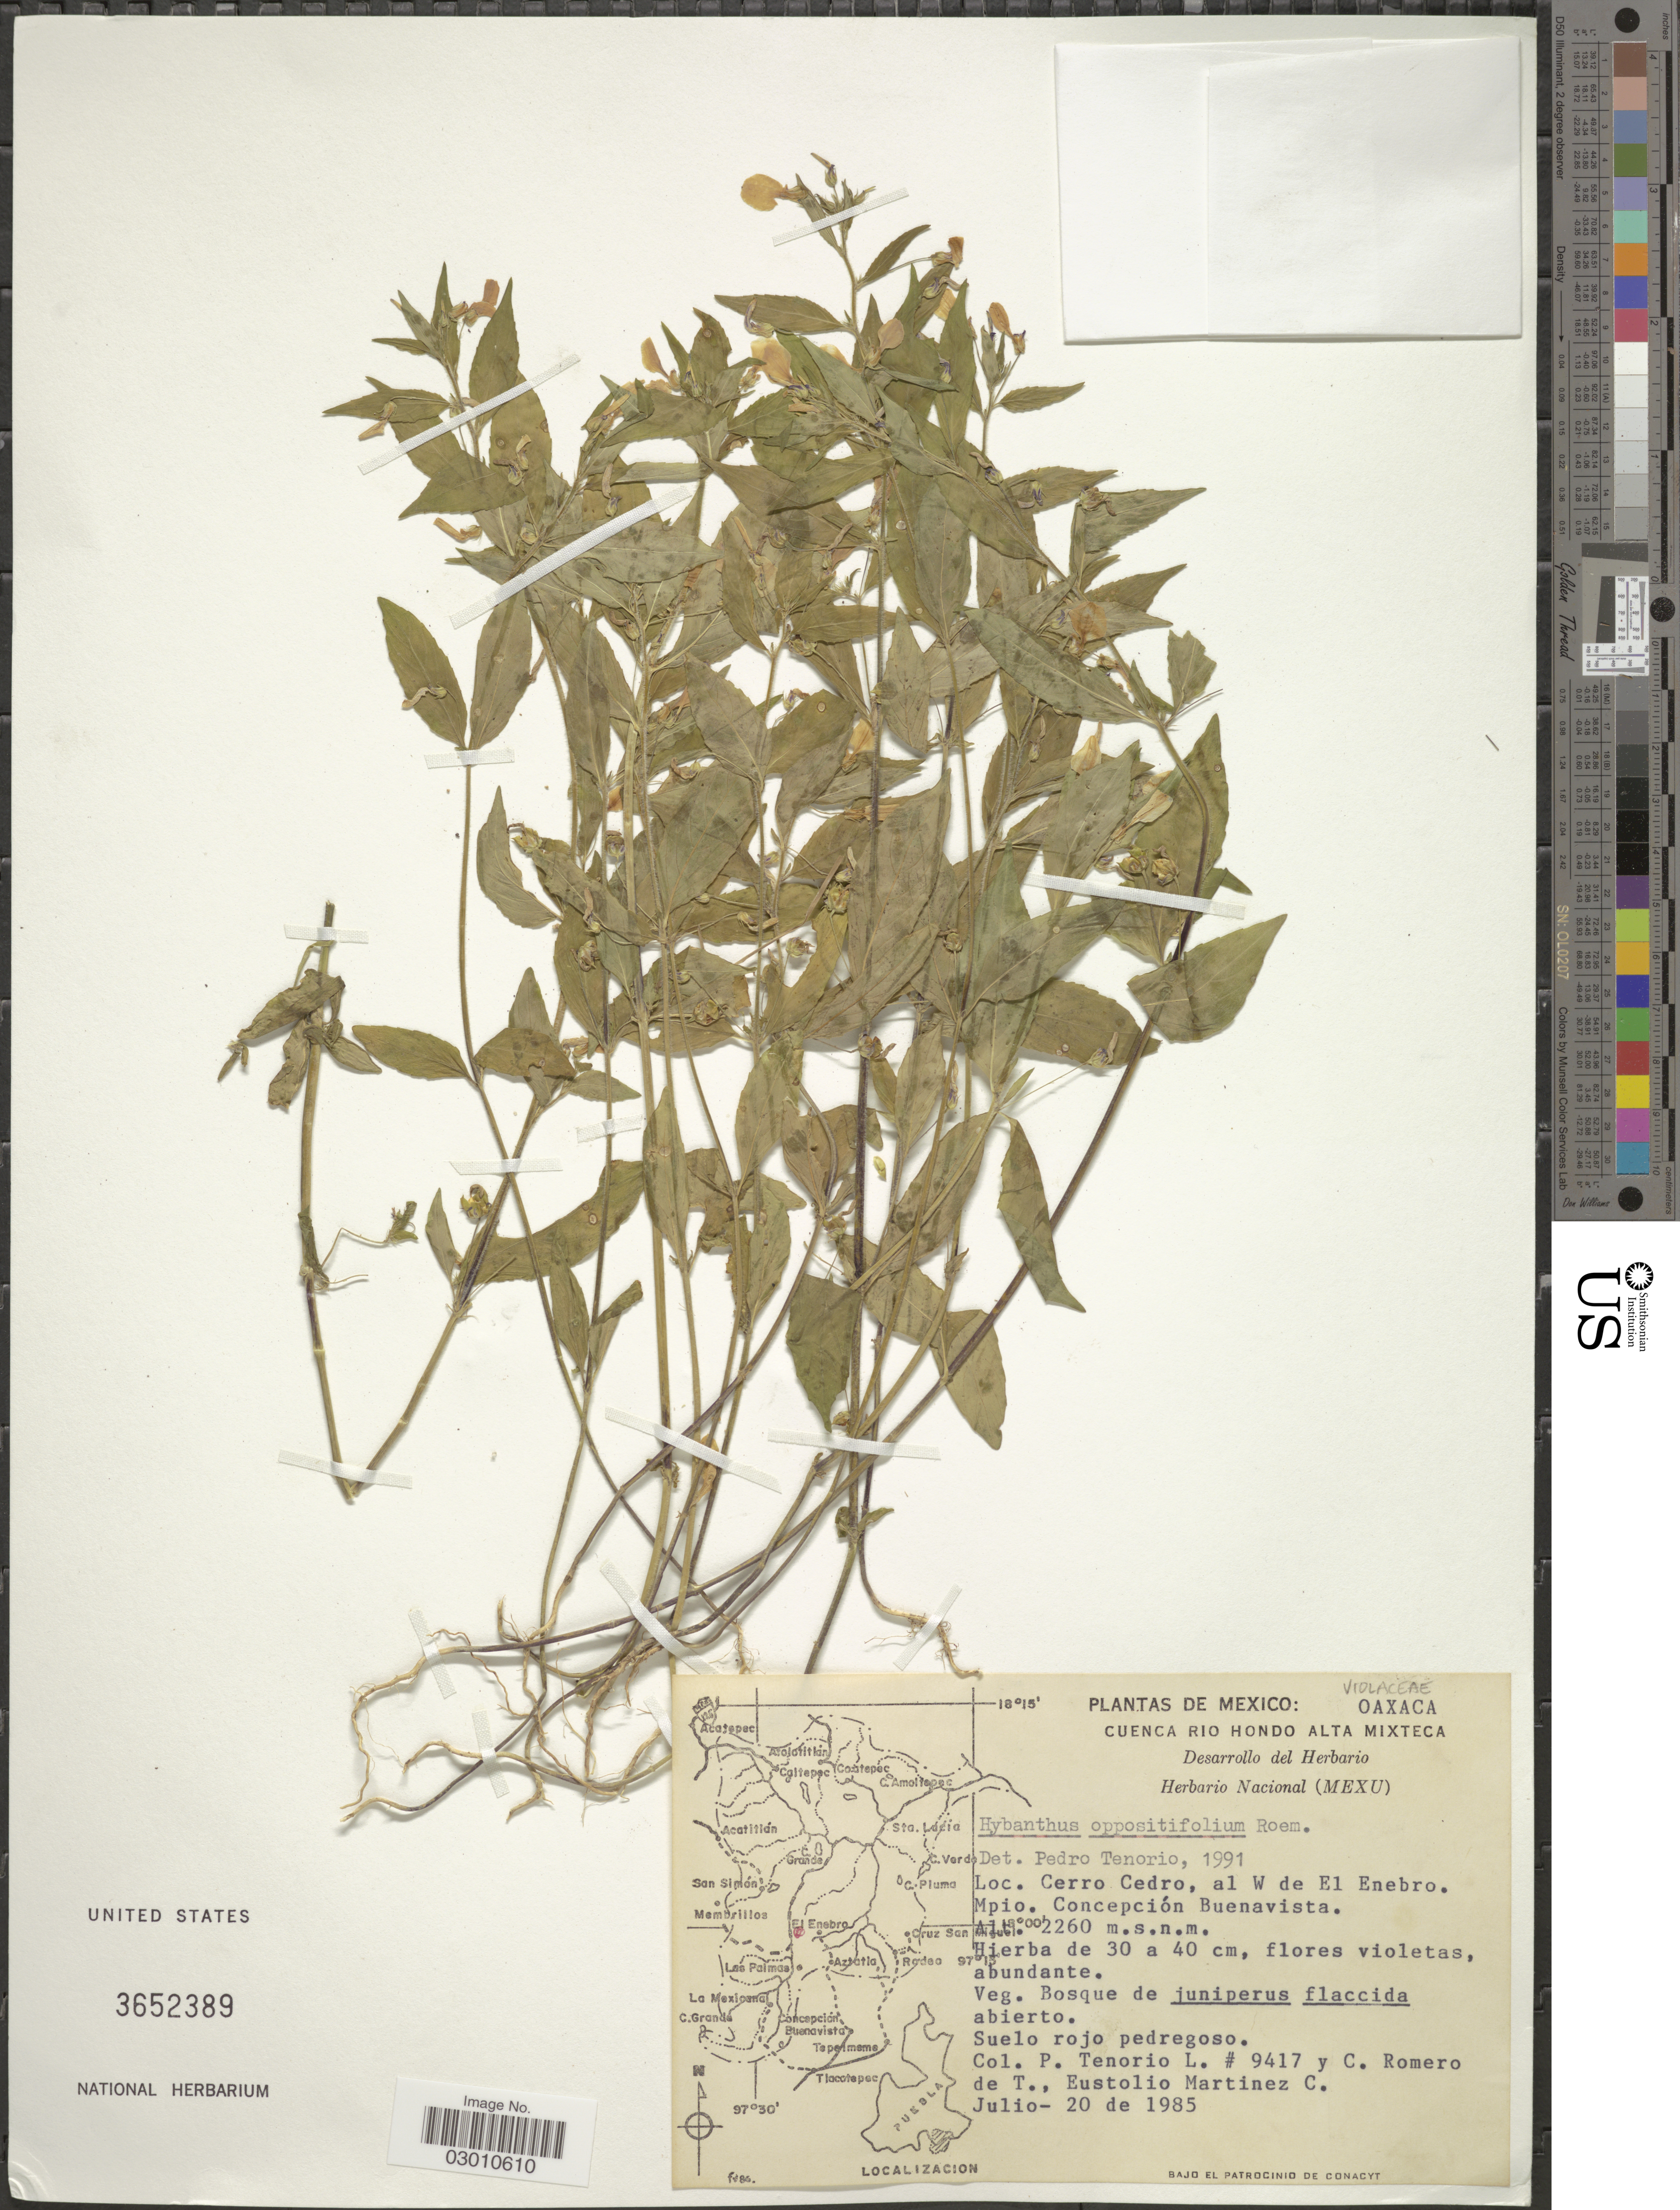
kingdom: Plantae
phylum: Tracheophyta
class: Magnoliopsida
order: Malpighiales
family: Violaceae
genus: Pombalia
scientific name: Pombalia oppositifolia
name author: (L.) Paula-Souza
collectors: P. Tenorio L., C. Romero de T. & E. Martinez C.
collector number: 9417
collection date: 1985-07-20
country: Mexico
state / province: Oaxaca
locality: Cuenca Rio Hondo Alta Mixteca. Cerro Cedro, al W de El Enebro. Mpio. Concepción Buenavista.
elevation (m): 2260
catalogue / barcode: US 3652389